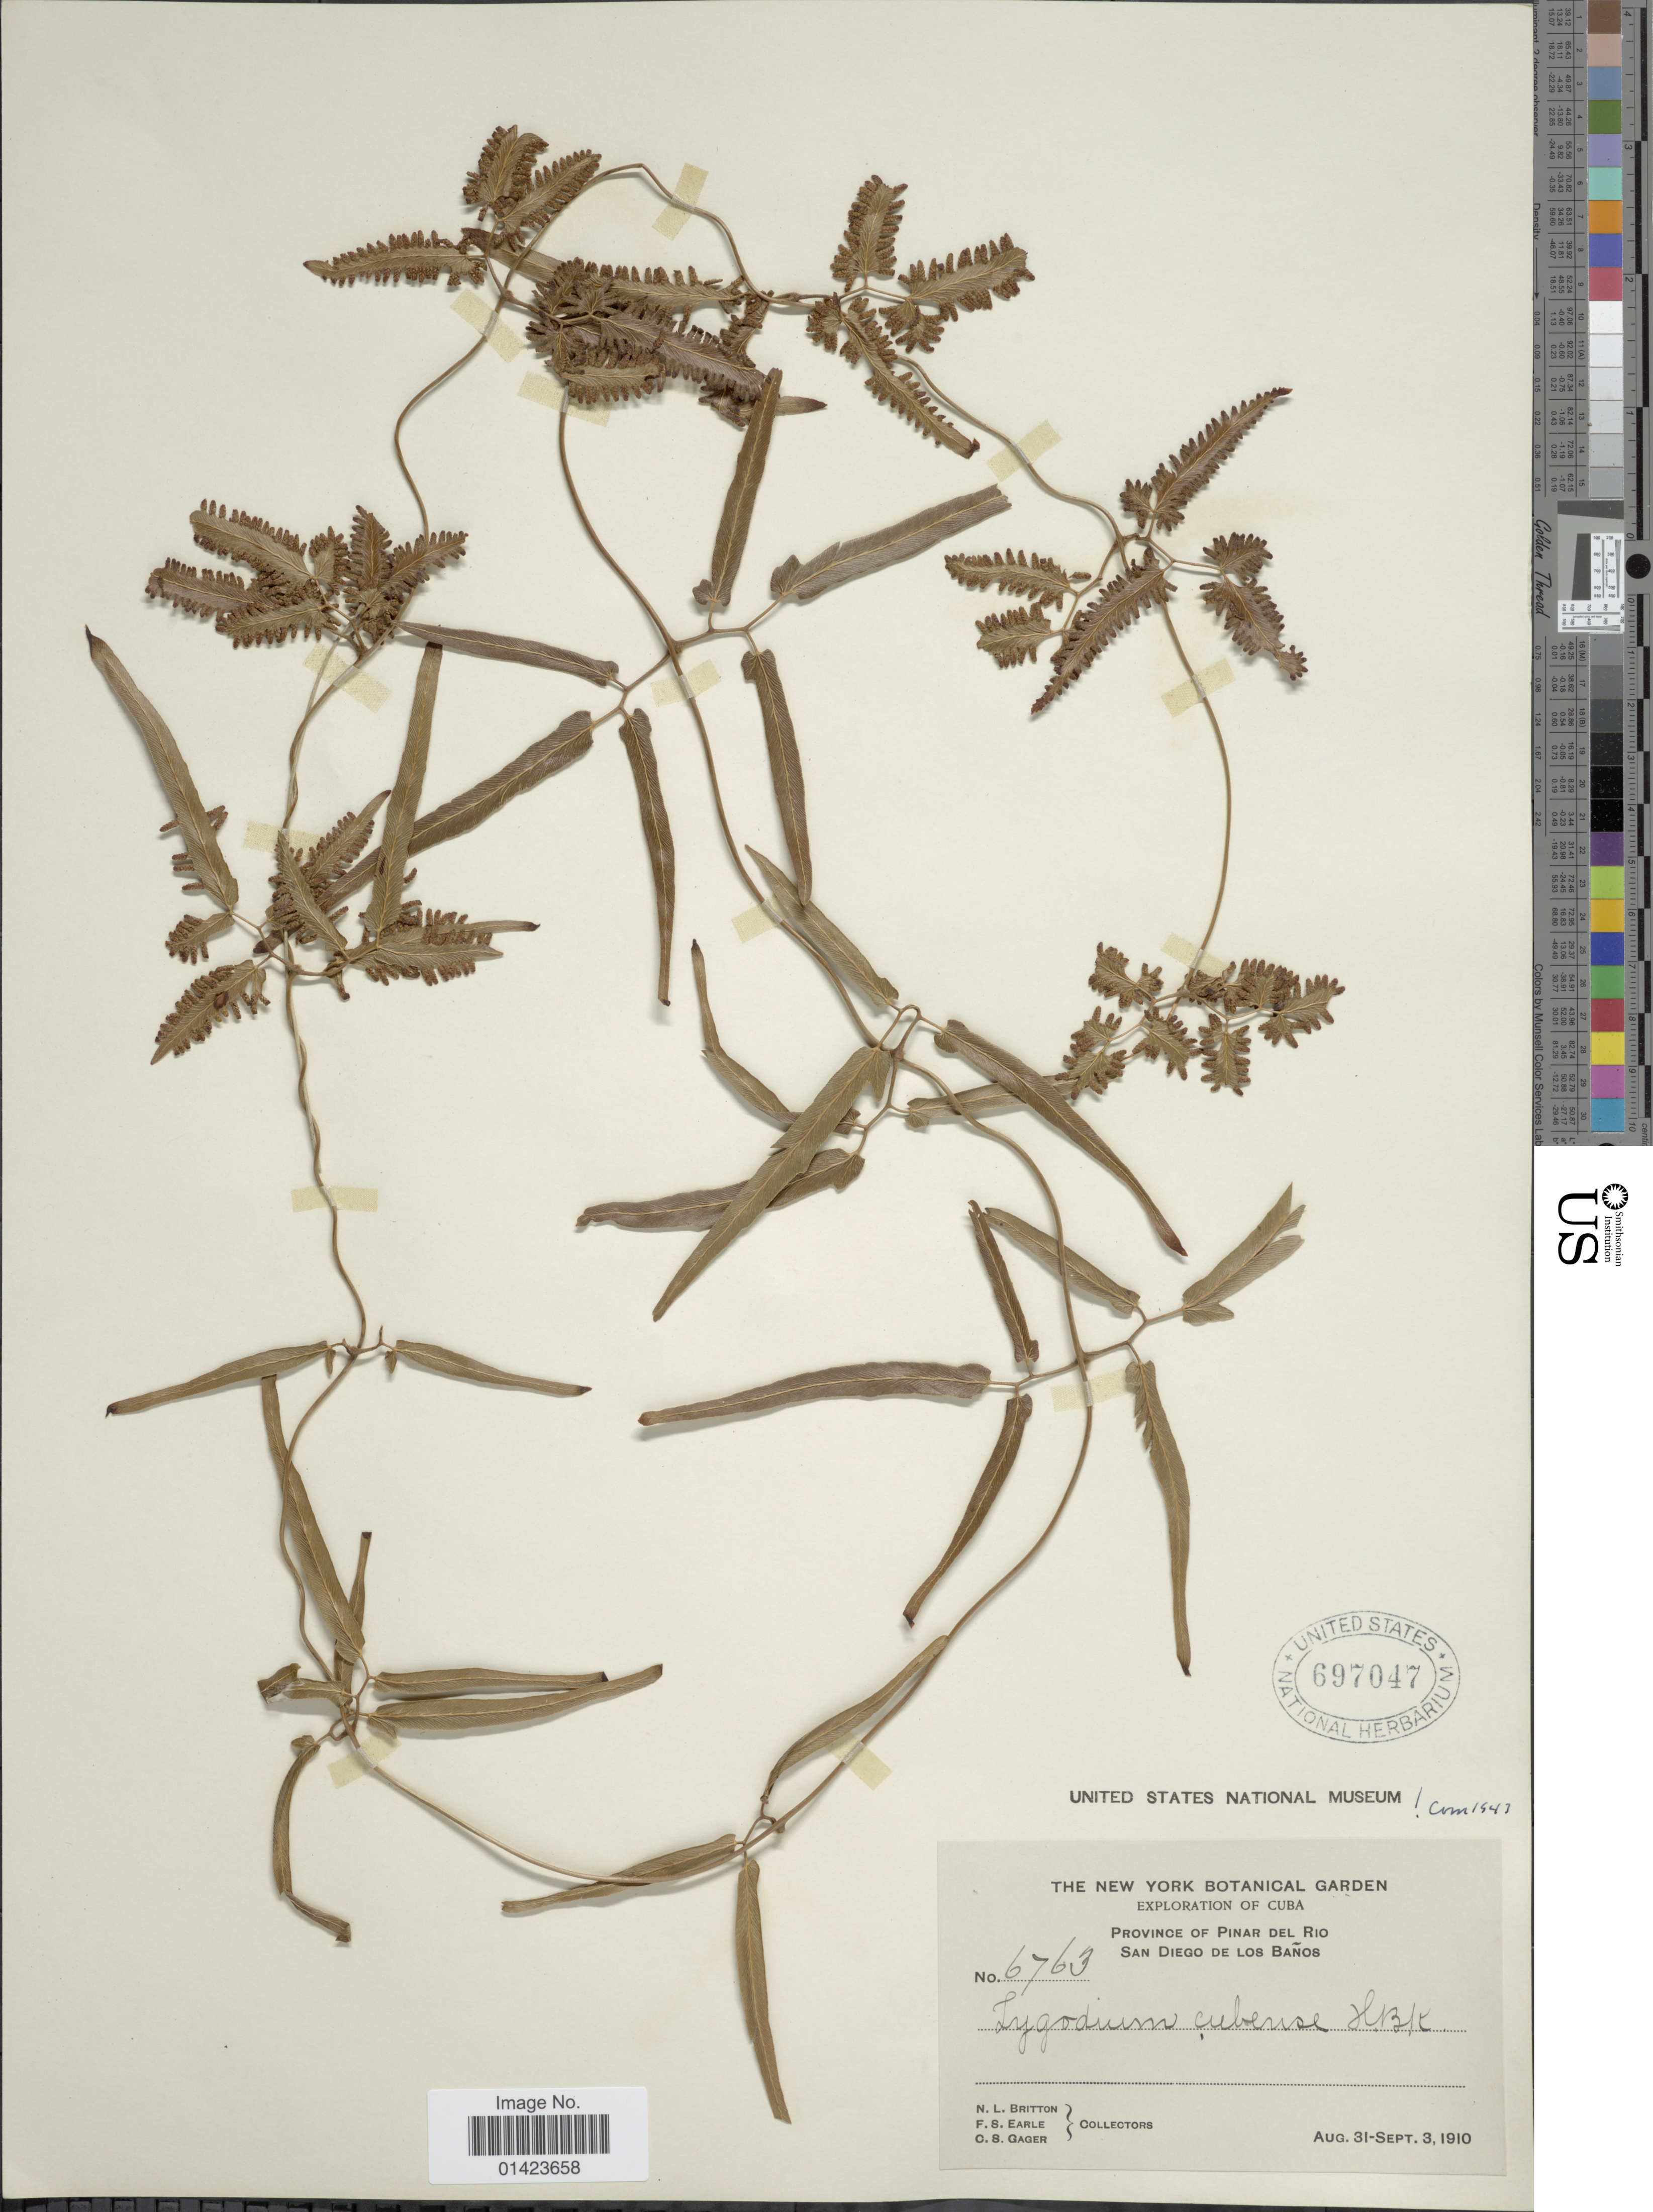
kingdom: Plantae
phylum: Tracheophyta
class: Polypodiopsida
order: Schizaeales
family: Lygodiaceae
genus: Lygodium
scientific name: Lygodium cubense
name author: Kunth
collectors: N. Britton, F. S. Earle & C. Gager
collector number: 6763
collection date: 1910-08-31/1910-09-03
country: Cuba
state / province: Pinar del Río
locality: Province of Pinar del Rio, San Diego de Los Banos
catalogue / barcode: US 697047